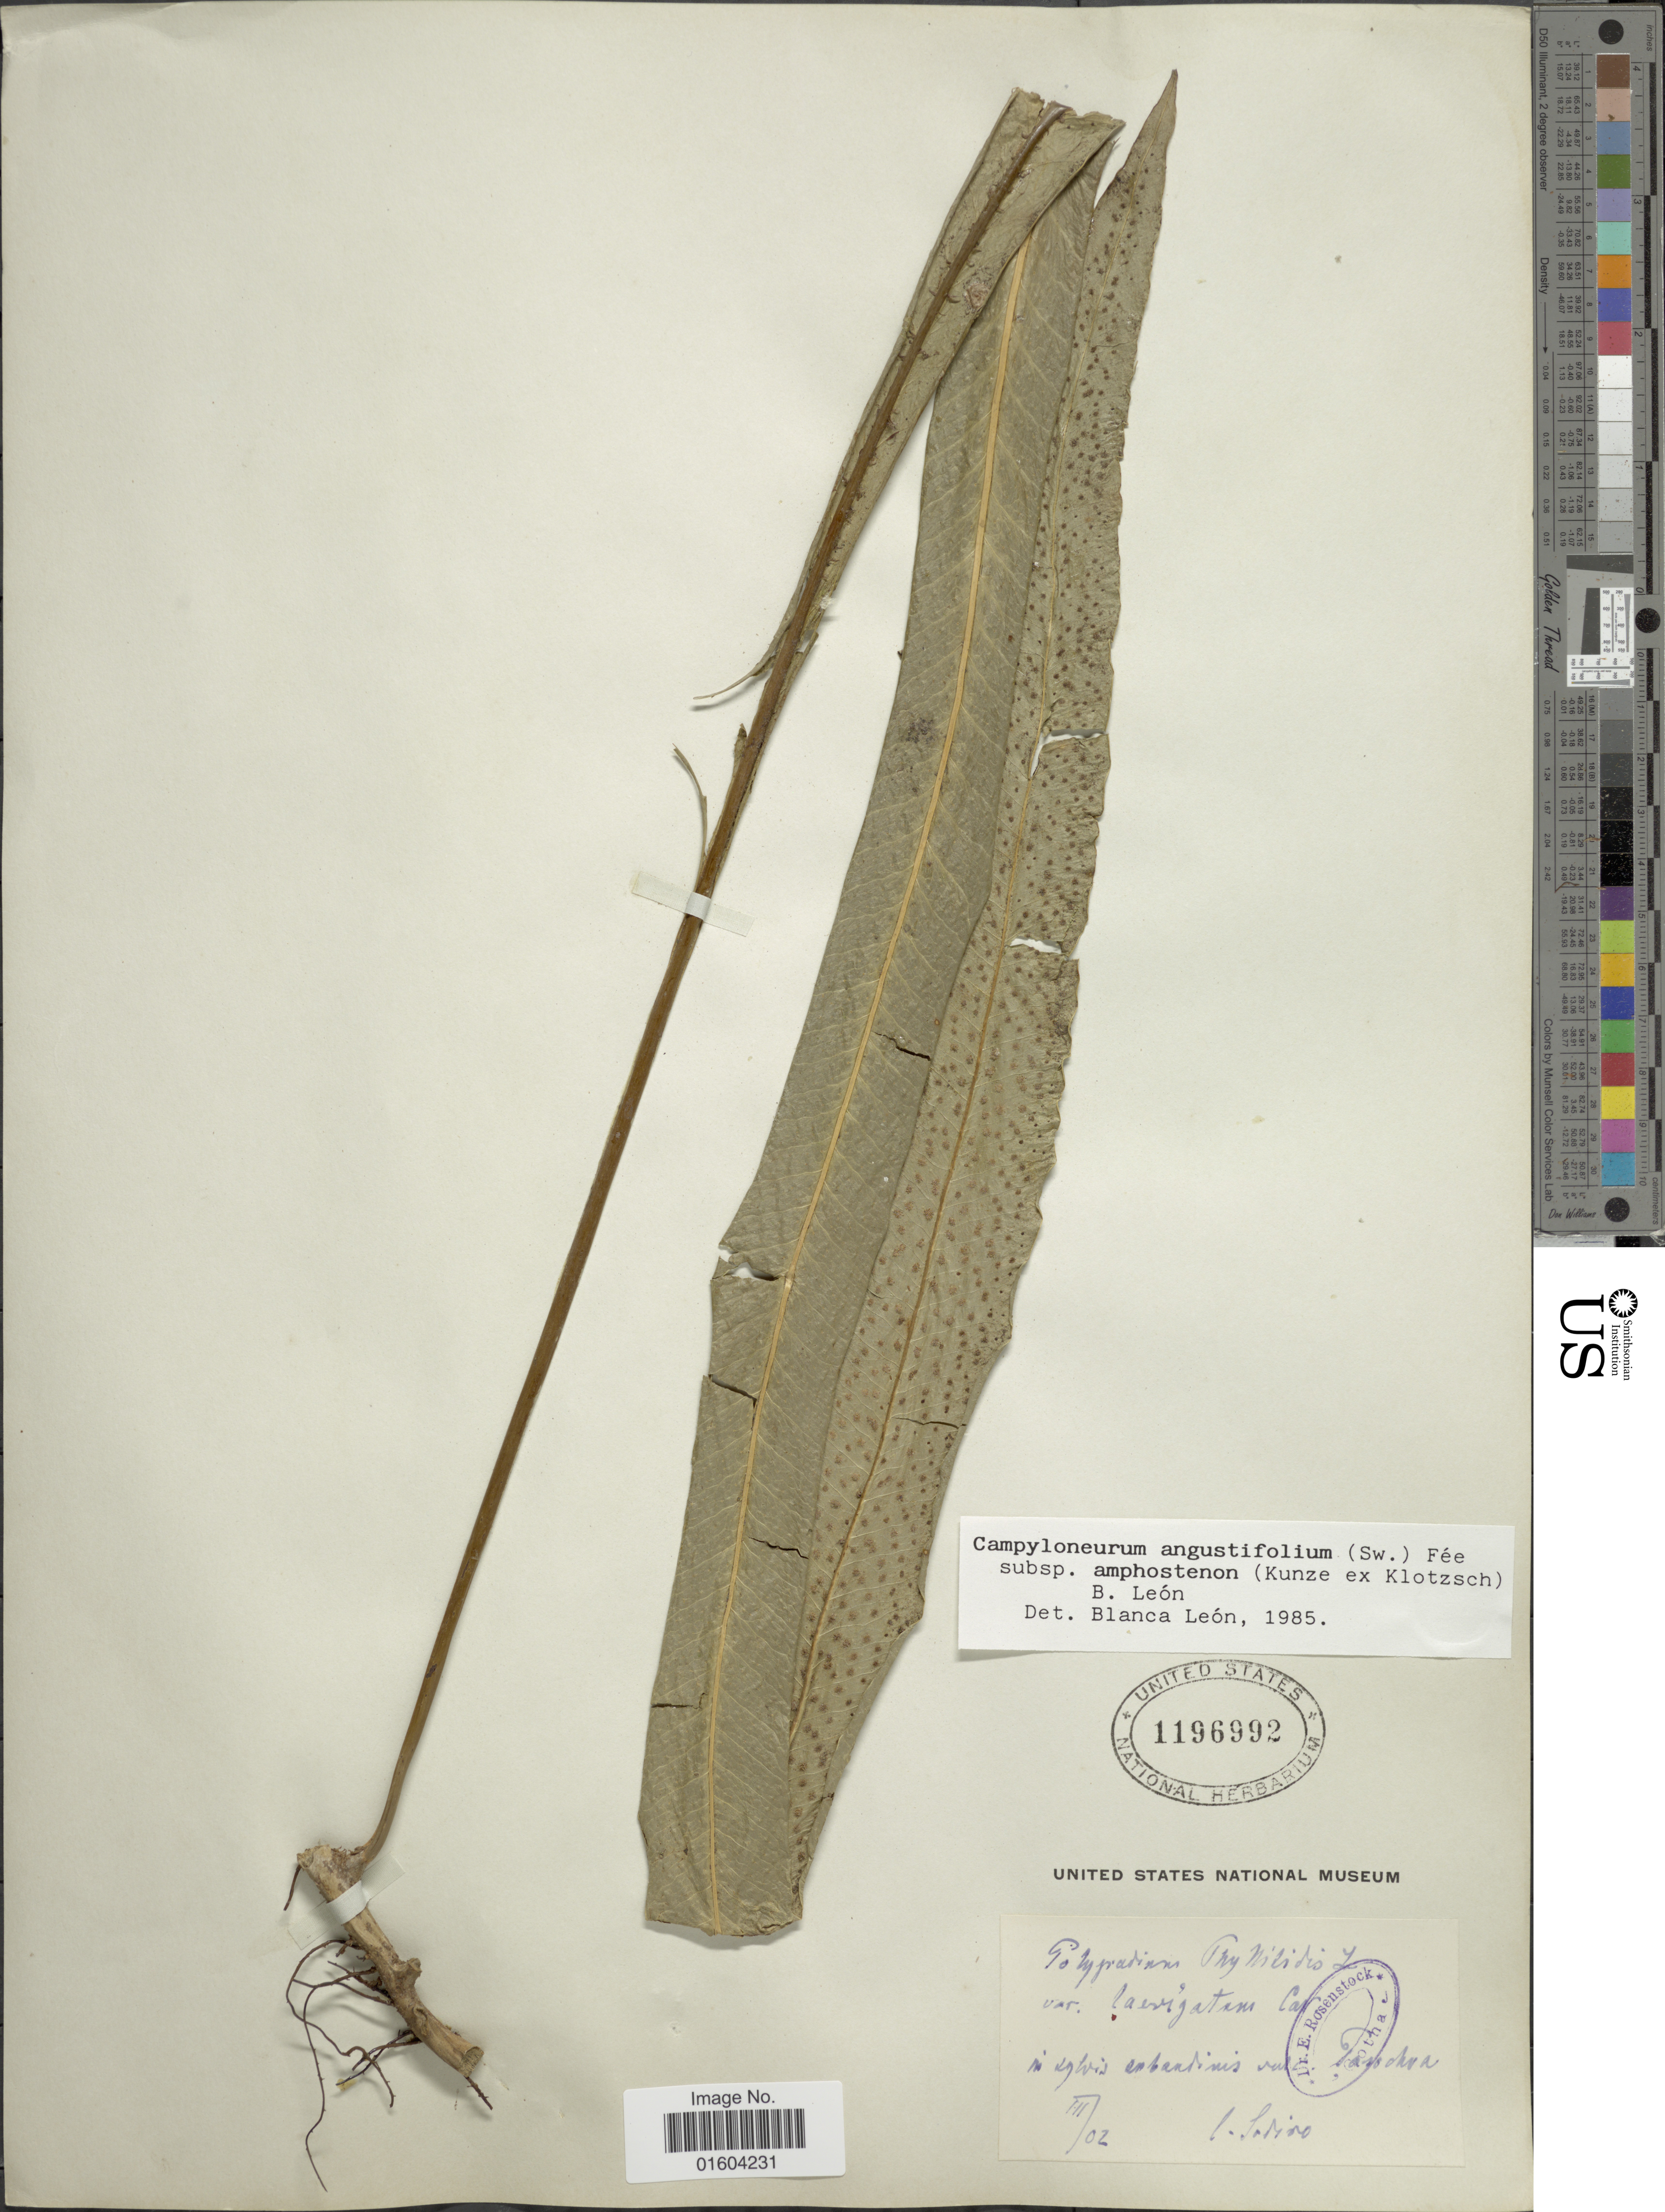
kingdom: Plantae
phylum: Tracheophyta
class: Polypodiopsida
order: Polypodiales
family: Polypodiaceae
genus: Campyloneurum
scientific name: Campyloneurum cochense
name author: (Hieron.) Ching & Farw.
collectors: Sodiro, --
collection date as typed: Transcribed d/m/y: /3/2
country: Ecuador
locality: In sylvis subandinis vulc Tanschua. [interpreted]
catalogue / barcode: US 1196992